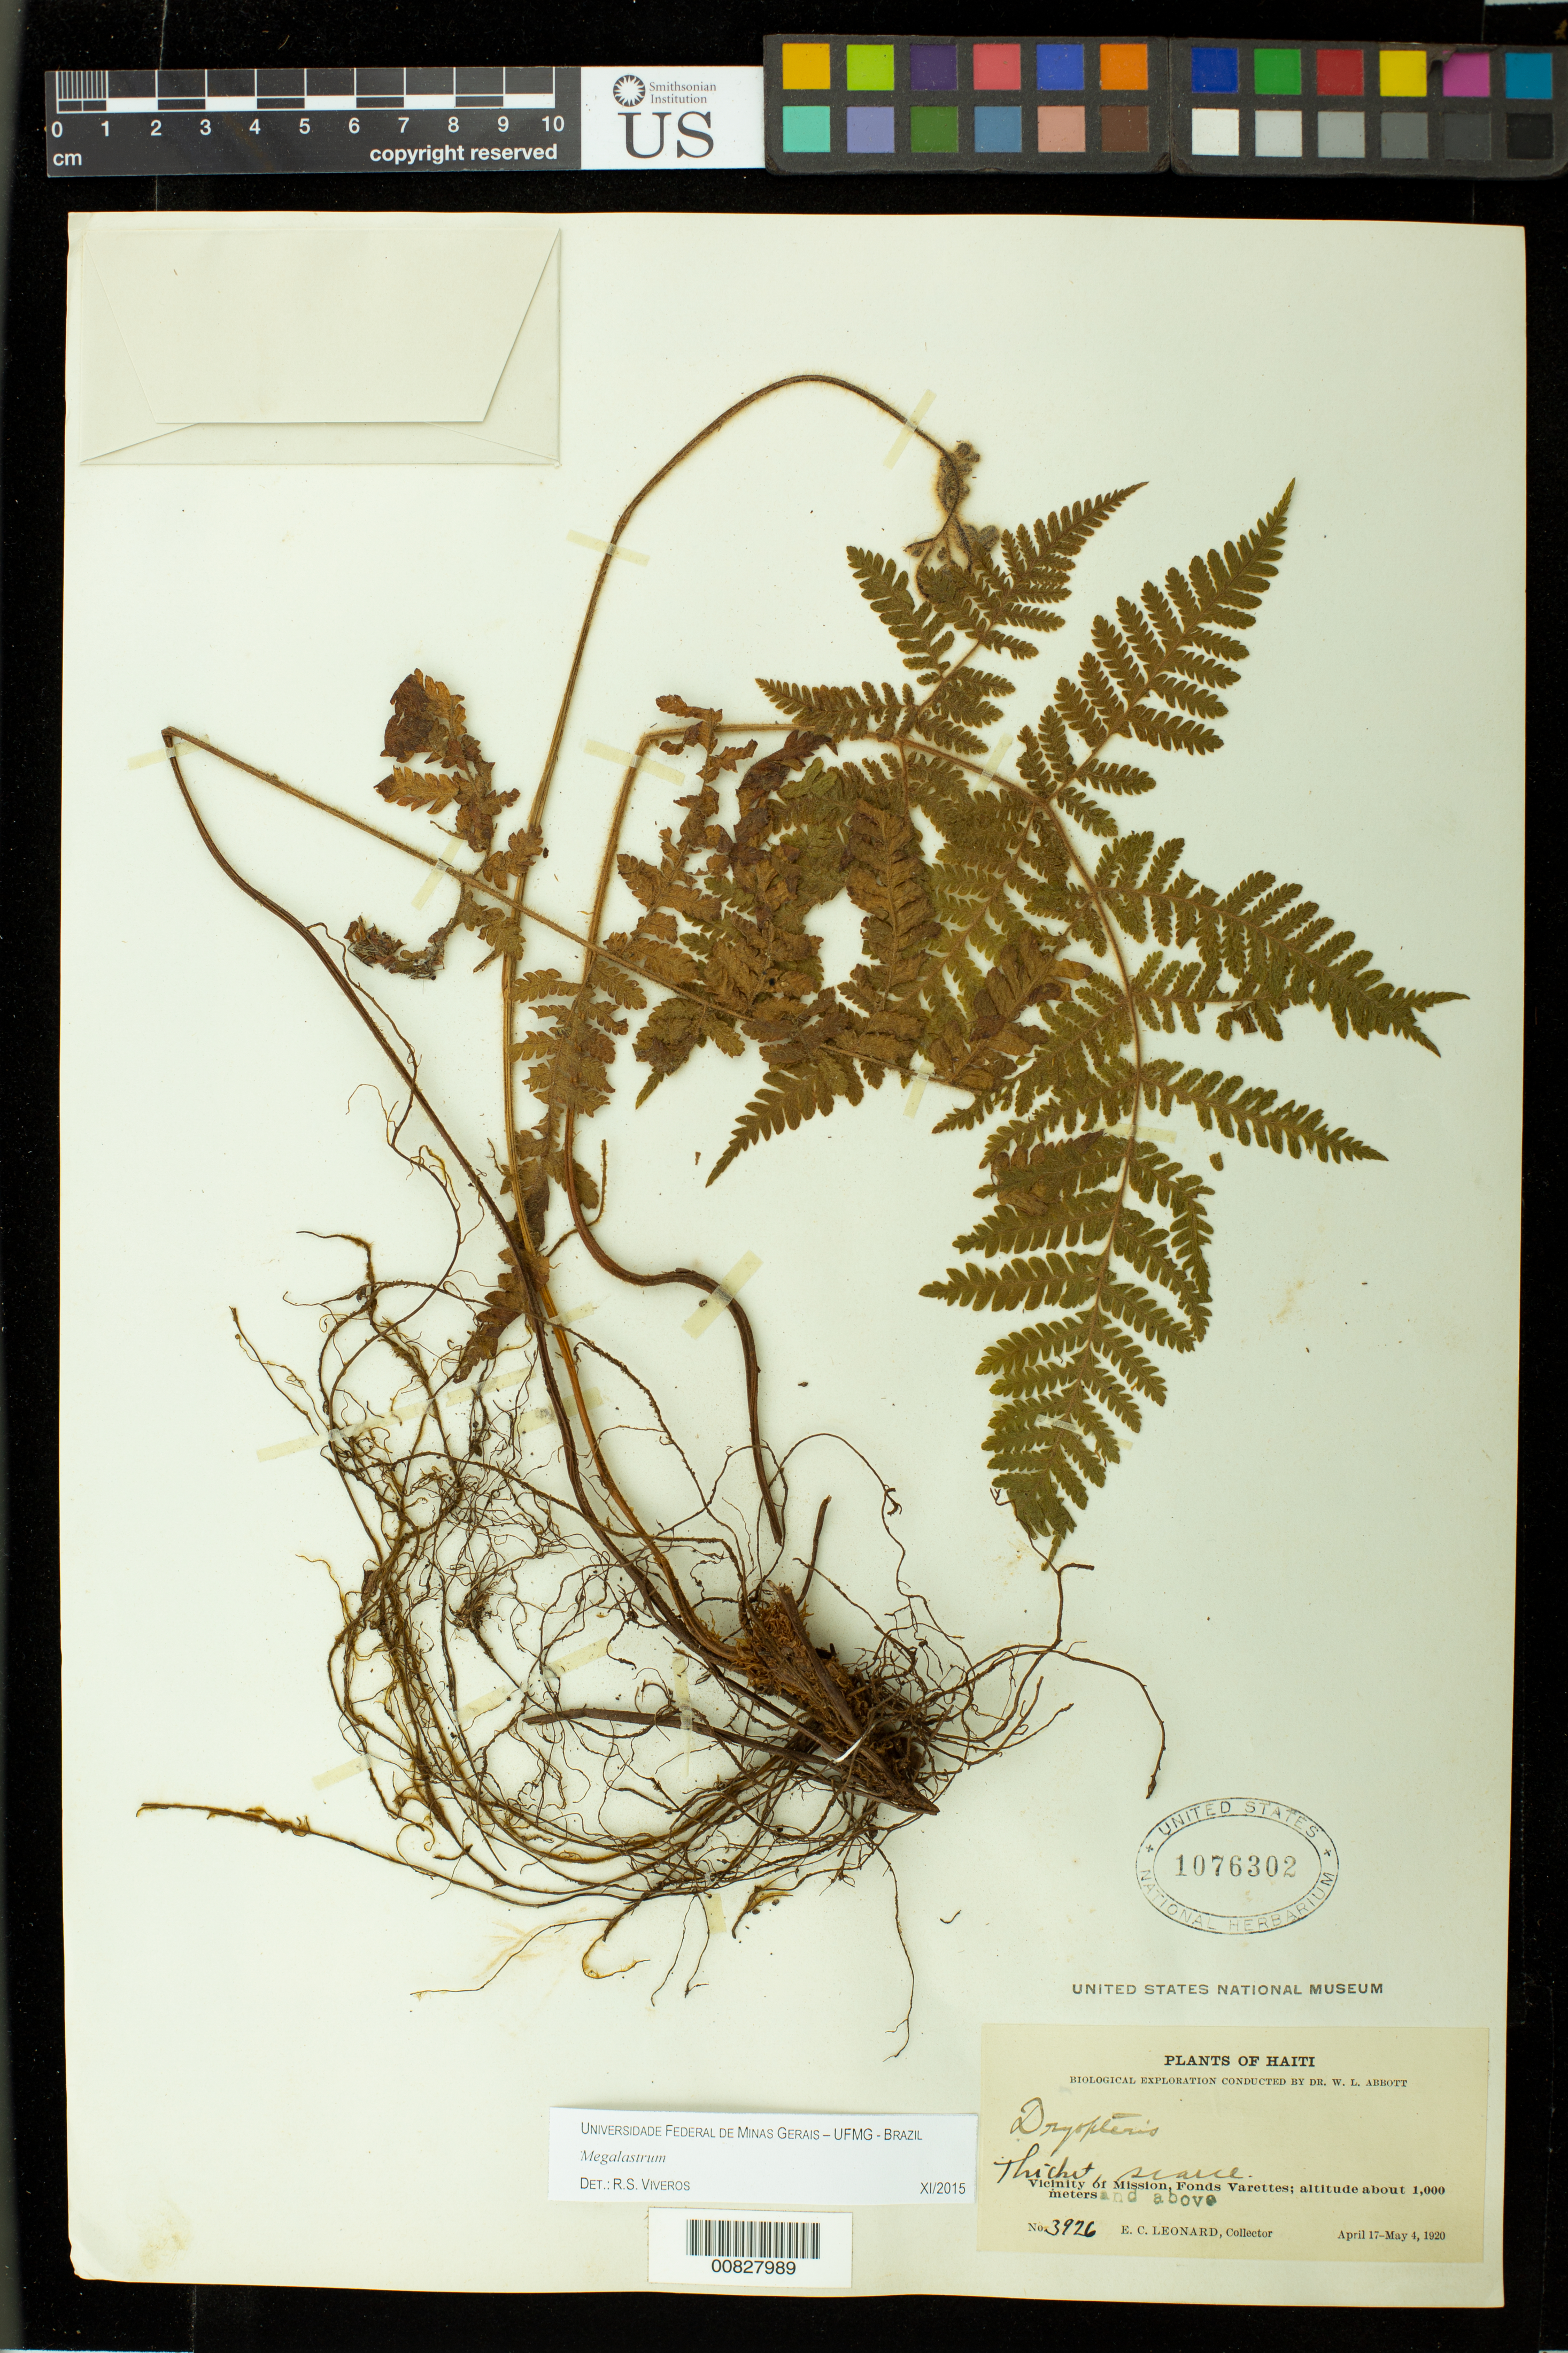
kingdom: Plantae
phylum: Tracheophyta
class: Polypodiopsida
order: Polypodiales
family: Dryopteridaceae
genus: Megalastrum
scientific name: Megalastrum sp.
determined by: Viveros, R. S.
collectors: E. C. Leonard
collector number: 3926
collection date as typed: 17 Apr 1920 to 04 May 1920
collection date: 1920-04-17/1920-05-04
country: Haiti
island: Hispaniola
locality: Fonds Varettes, vicinity Mission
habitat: Thicket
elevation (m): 1000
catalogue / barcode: US 1076302